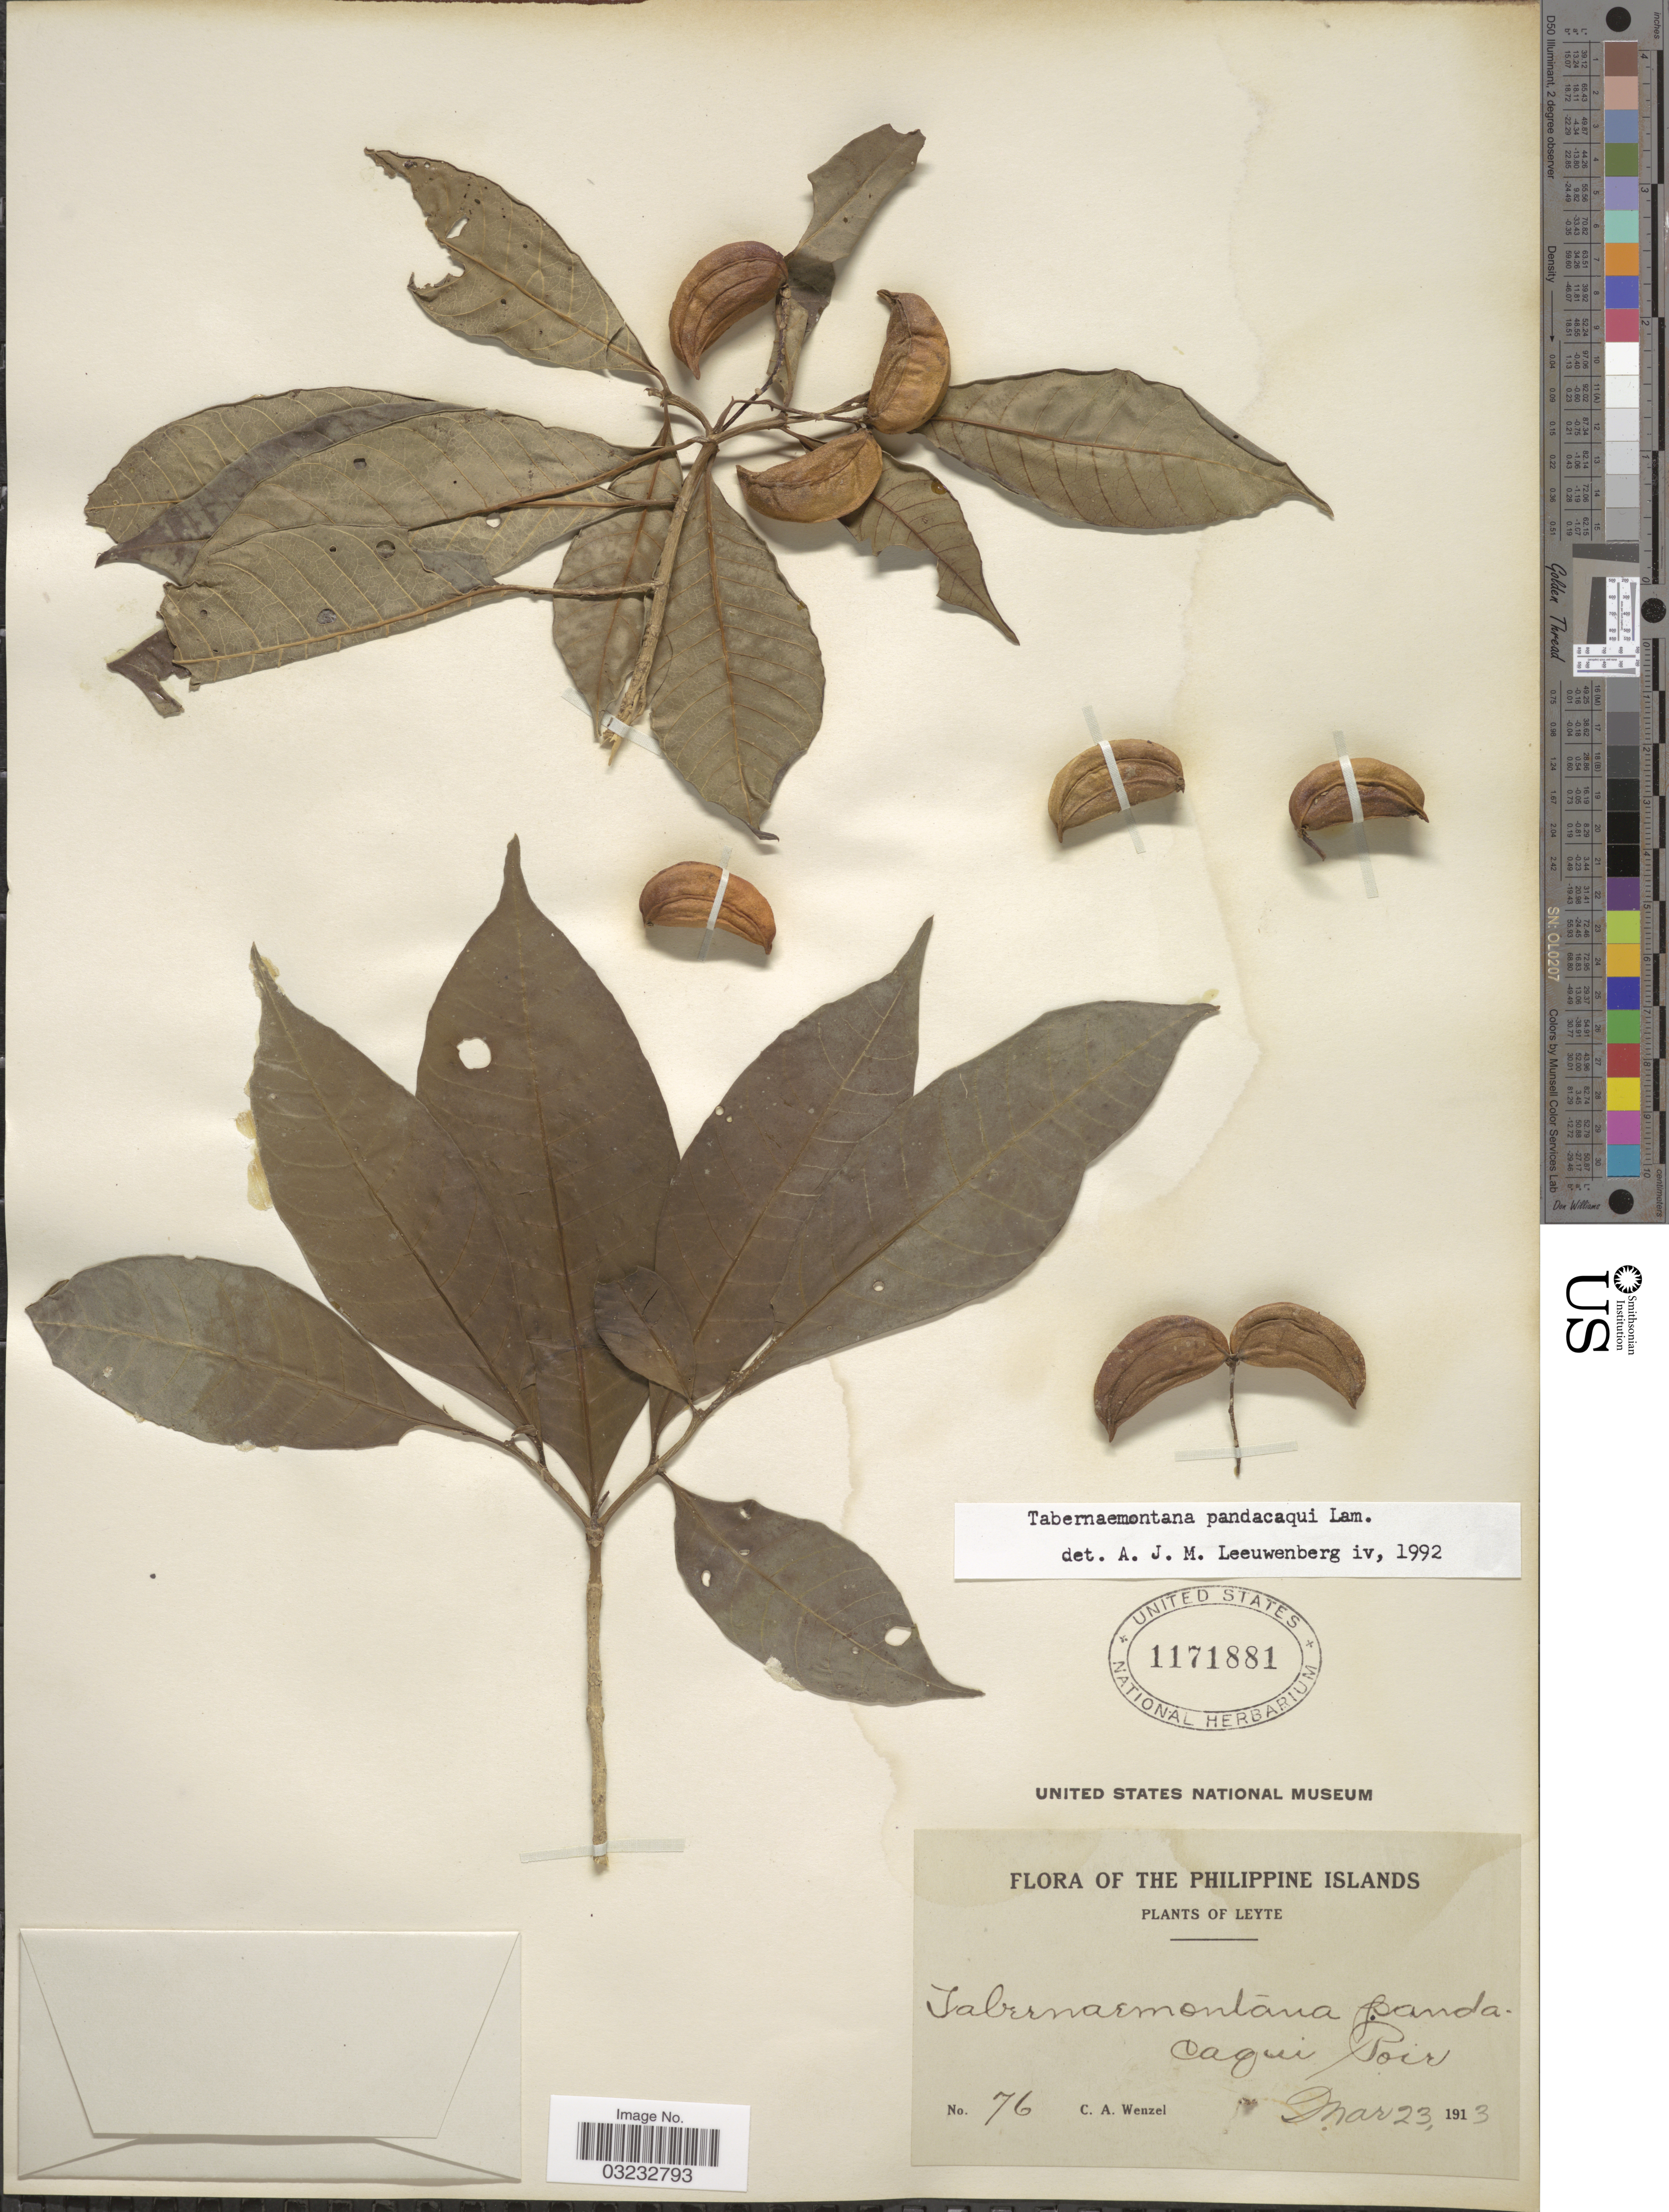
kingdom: Plantae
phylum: Tracheophyta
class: Magnoliopsida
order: Gentianales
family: Apocynaceae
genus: Tabernaemontana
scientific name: Tabernaemontana pandacaqui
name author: Poir.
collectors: C. Wenzel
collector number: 76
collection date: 1913-03-23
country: Philippines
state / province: Eastern Visayas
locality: Philippine Islands. Leyte.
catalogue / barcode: US 1171881